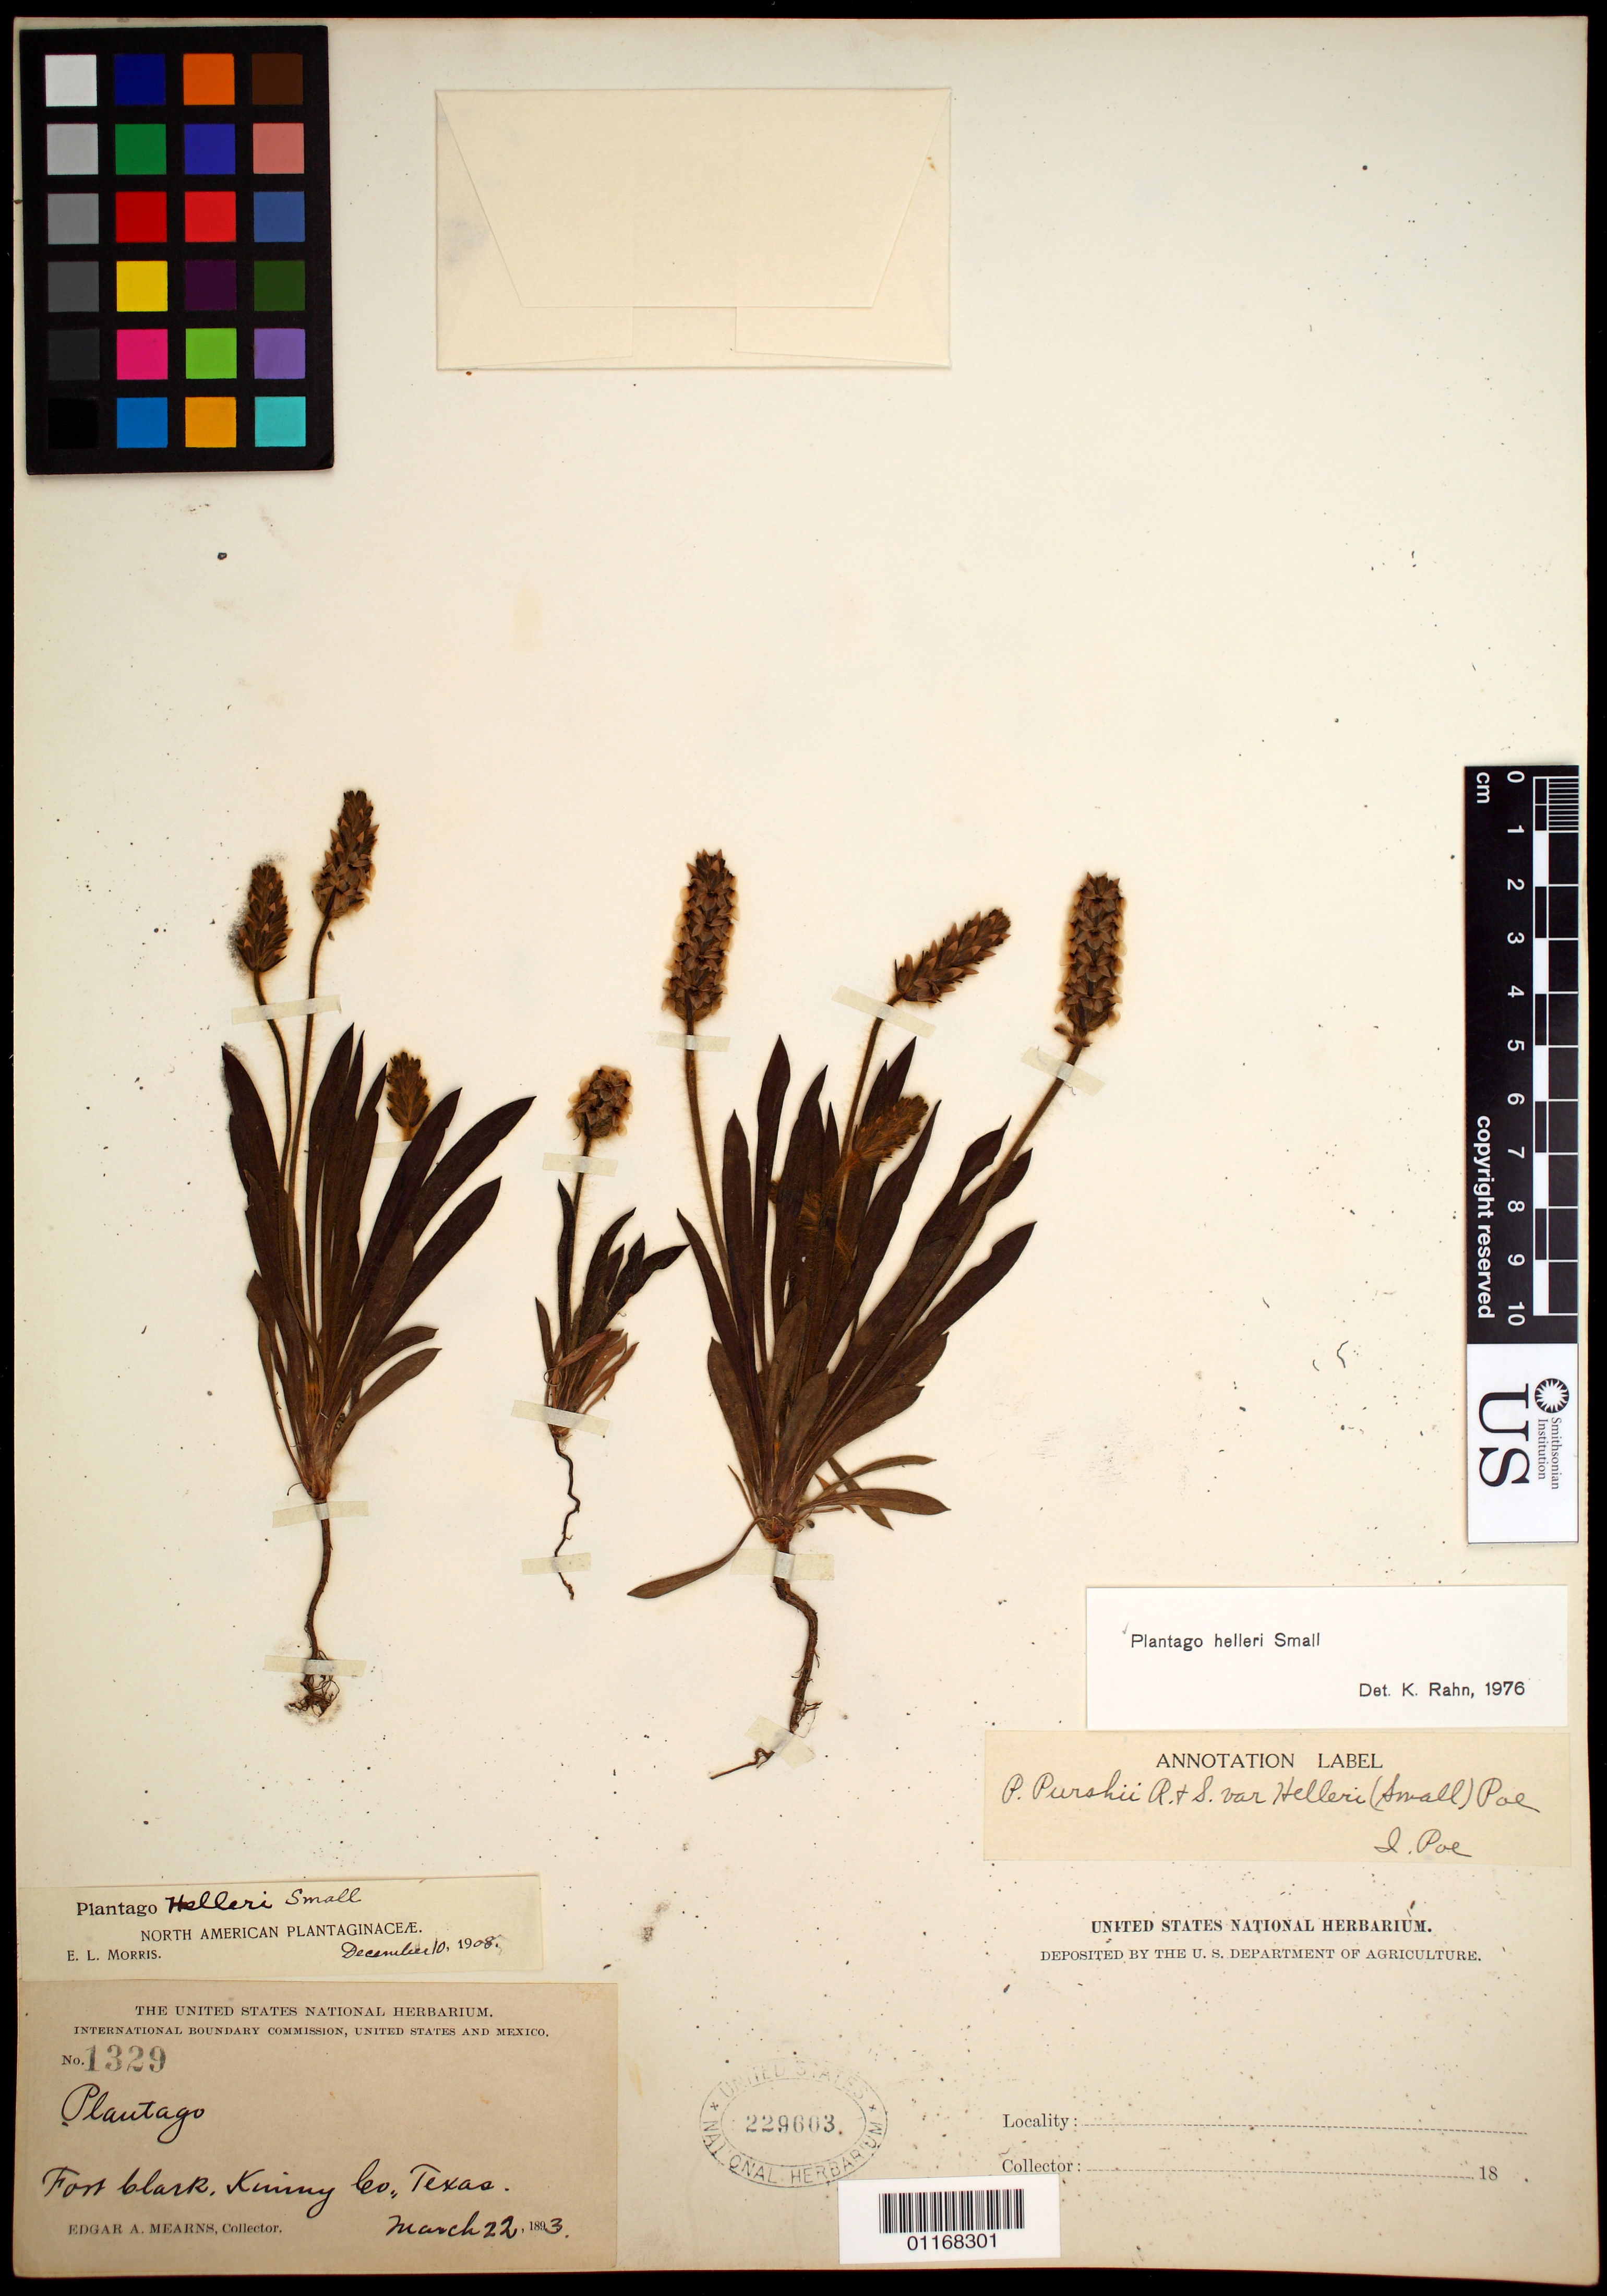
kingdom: Plantae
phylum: Tracheophyta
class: Magnoliopsida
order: Lamiales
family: Plantaginaceae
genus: Plantago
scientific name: Plantago helleri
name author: Small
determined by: Rahn, Knud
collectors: E. A. Mearns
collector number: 1329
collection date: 1893-03-22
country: United States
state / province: Texas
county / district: Kinney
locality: Fort Clark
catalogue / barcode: US 229603